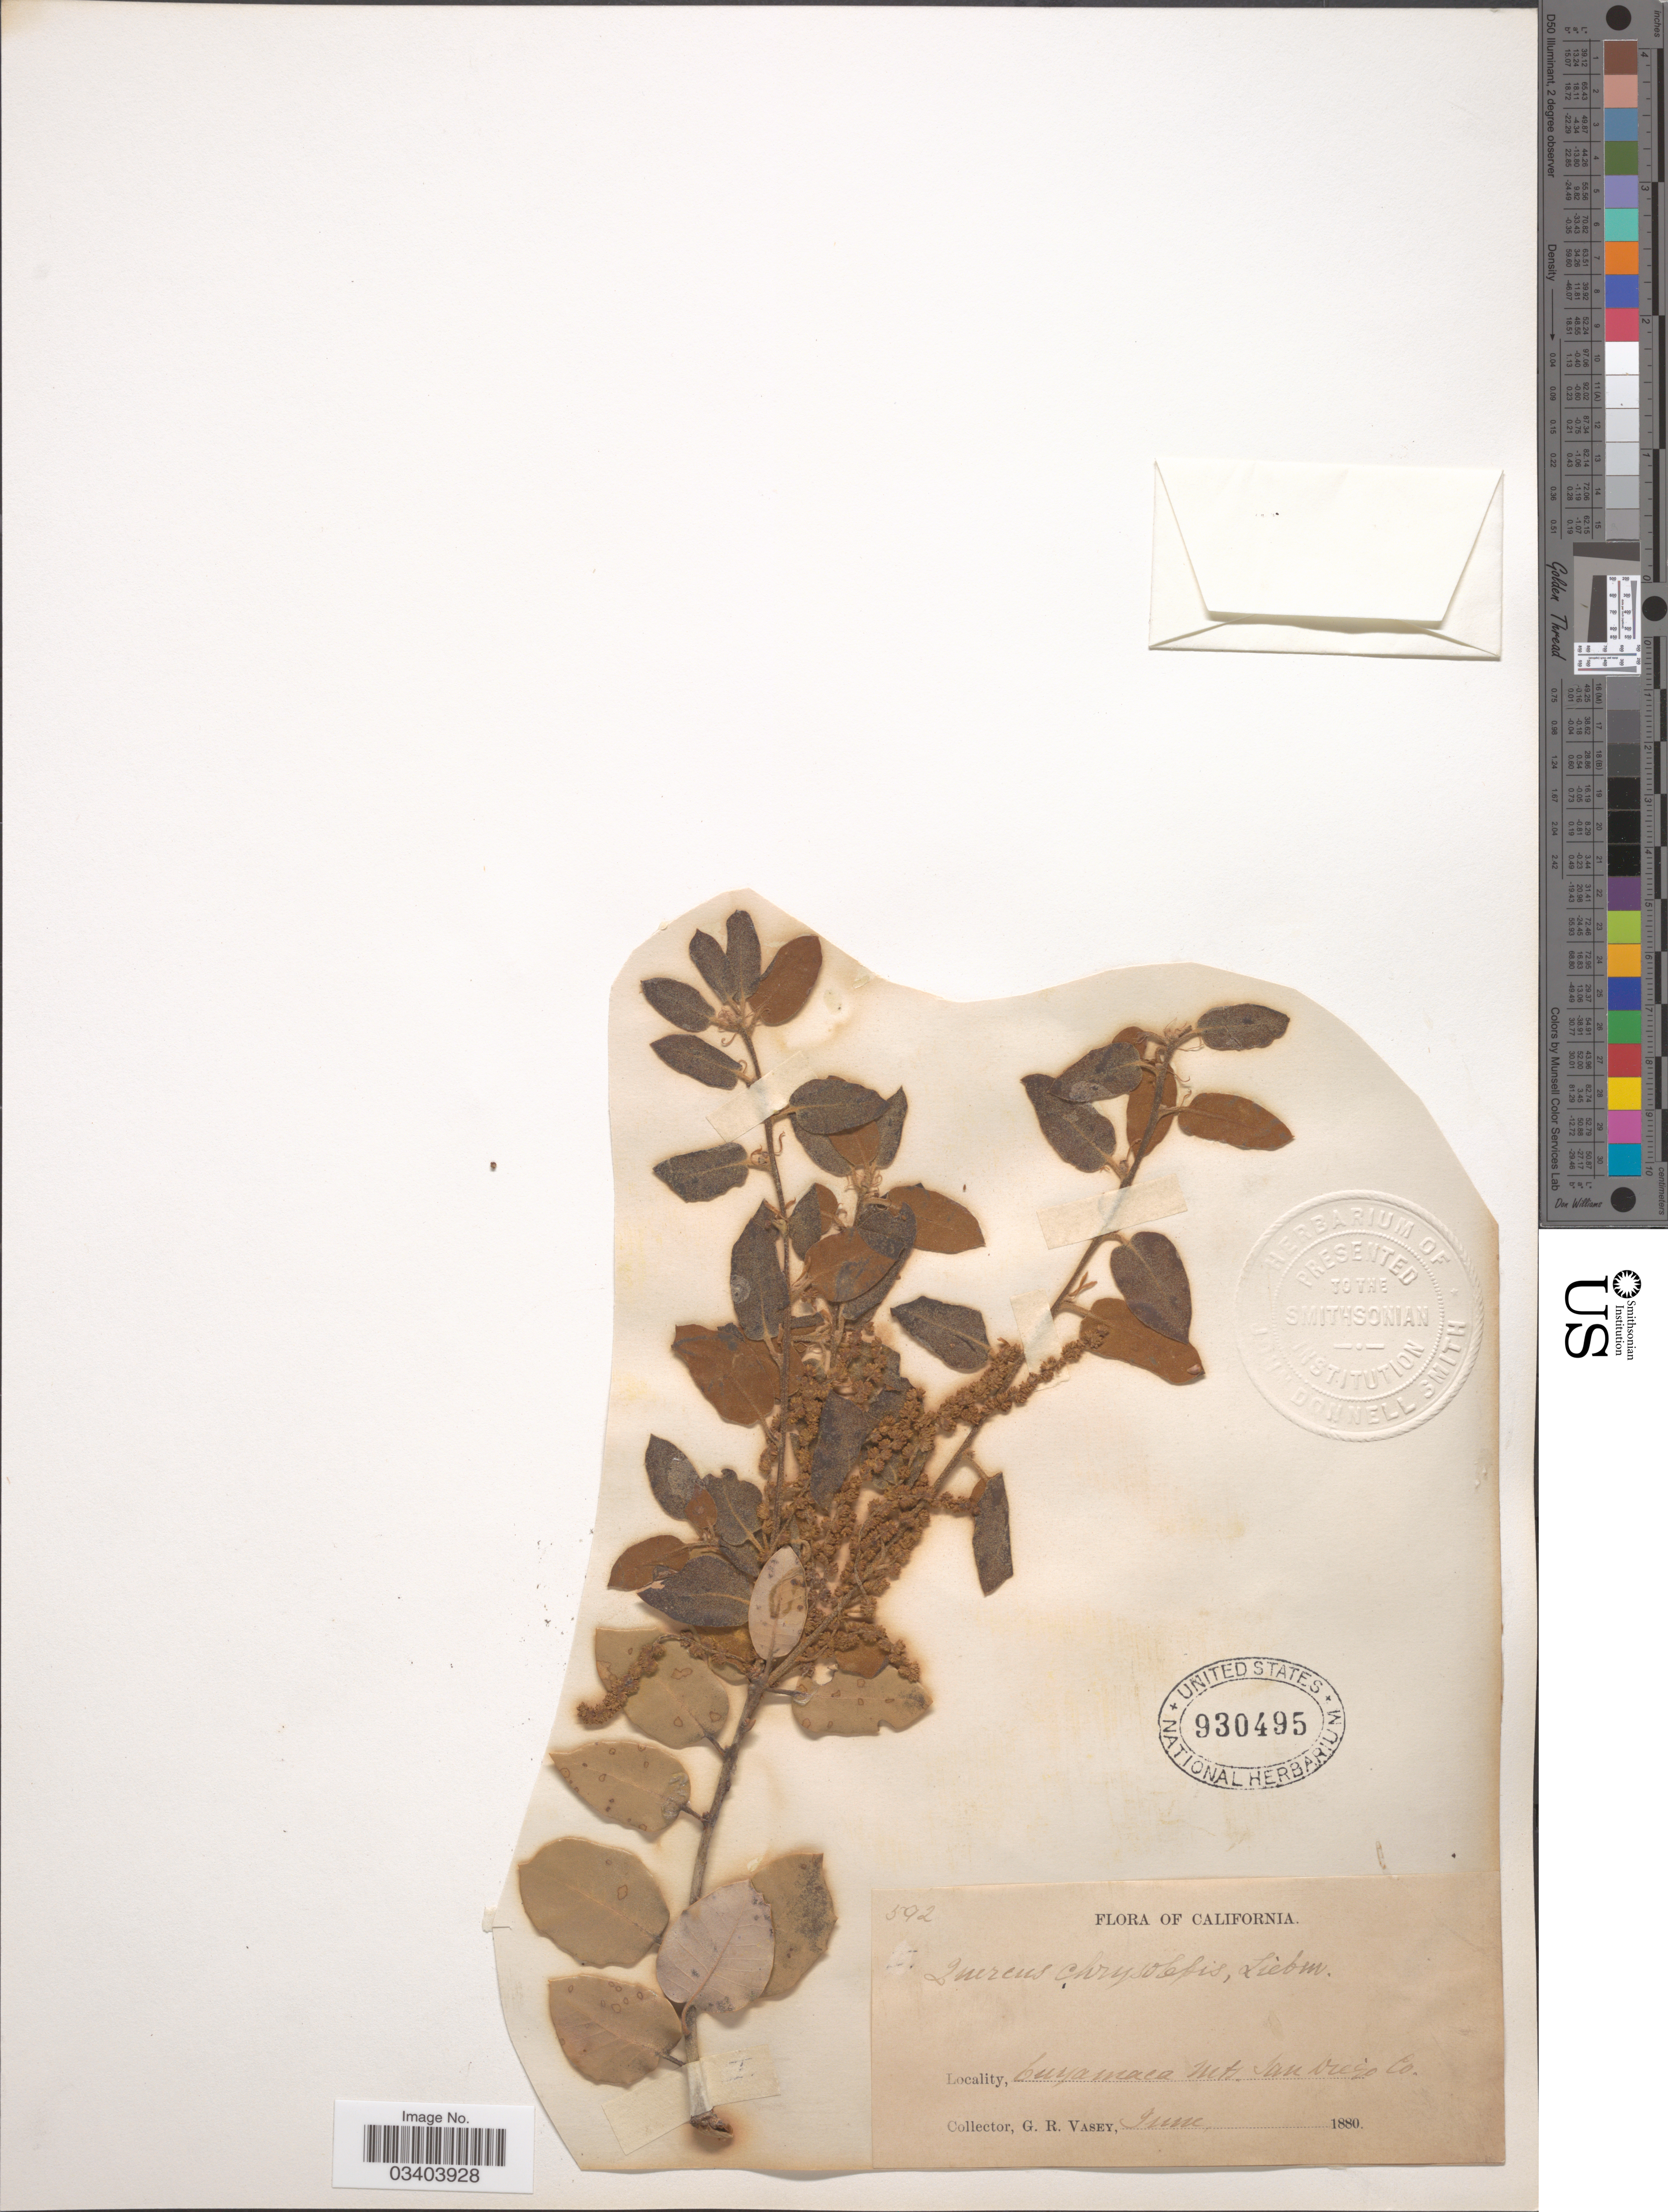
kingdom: Plantae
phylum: Tracheophyta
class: Magnoliopsida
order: Fagales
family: Fagaceae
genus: Quercus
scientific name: Quercus chrysolepis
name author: Liebm.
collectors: G. R. Vasey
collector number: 592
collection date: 1880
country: United States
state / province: California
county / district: San Diego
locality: Cuyamaca Mts. San Diego Co.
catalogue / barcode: US 930495